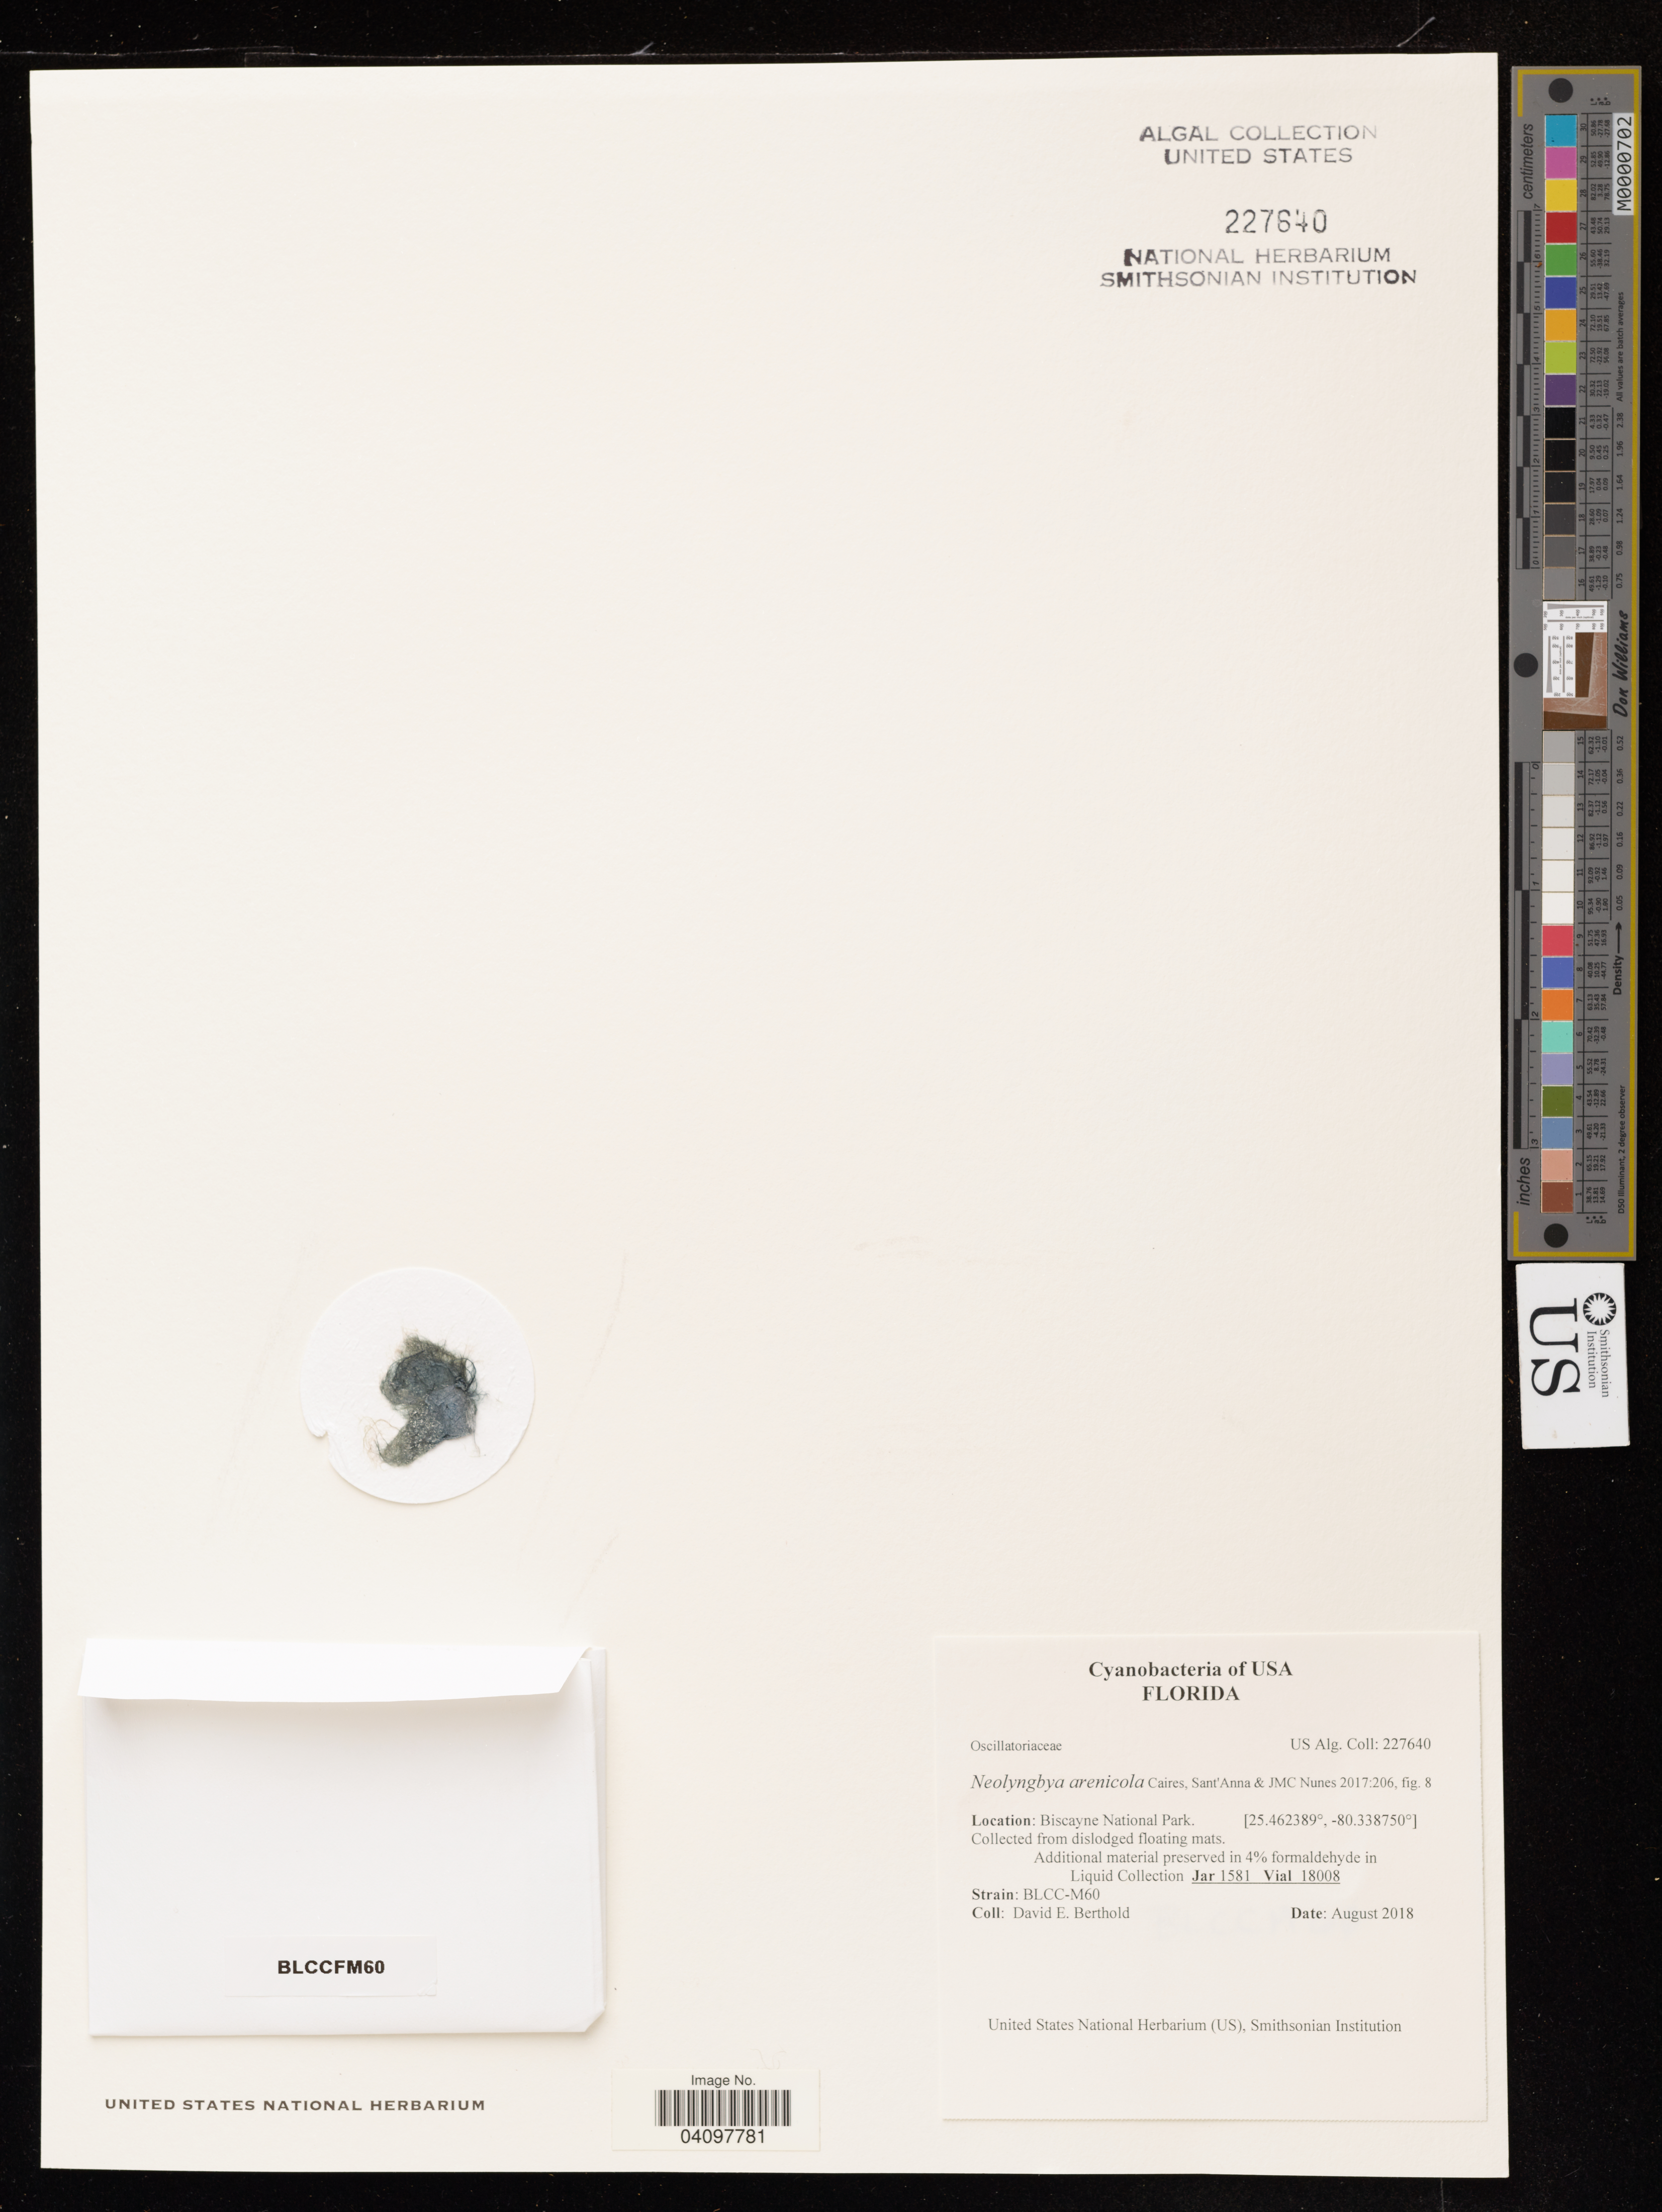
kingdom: Bacteria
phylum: Cyanobacteria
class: Cyanobacteriia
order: Cyanobacteriales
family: Microcoleaceae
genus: Neolyngbya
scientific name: Neolyngbya arenicola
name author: Caires et al.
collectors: D. Berthold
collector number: BLCC-M60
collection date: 2018-08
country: United States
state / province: Florida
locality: Biscayne National Park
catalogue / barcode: US 227640